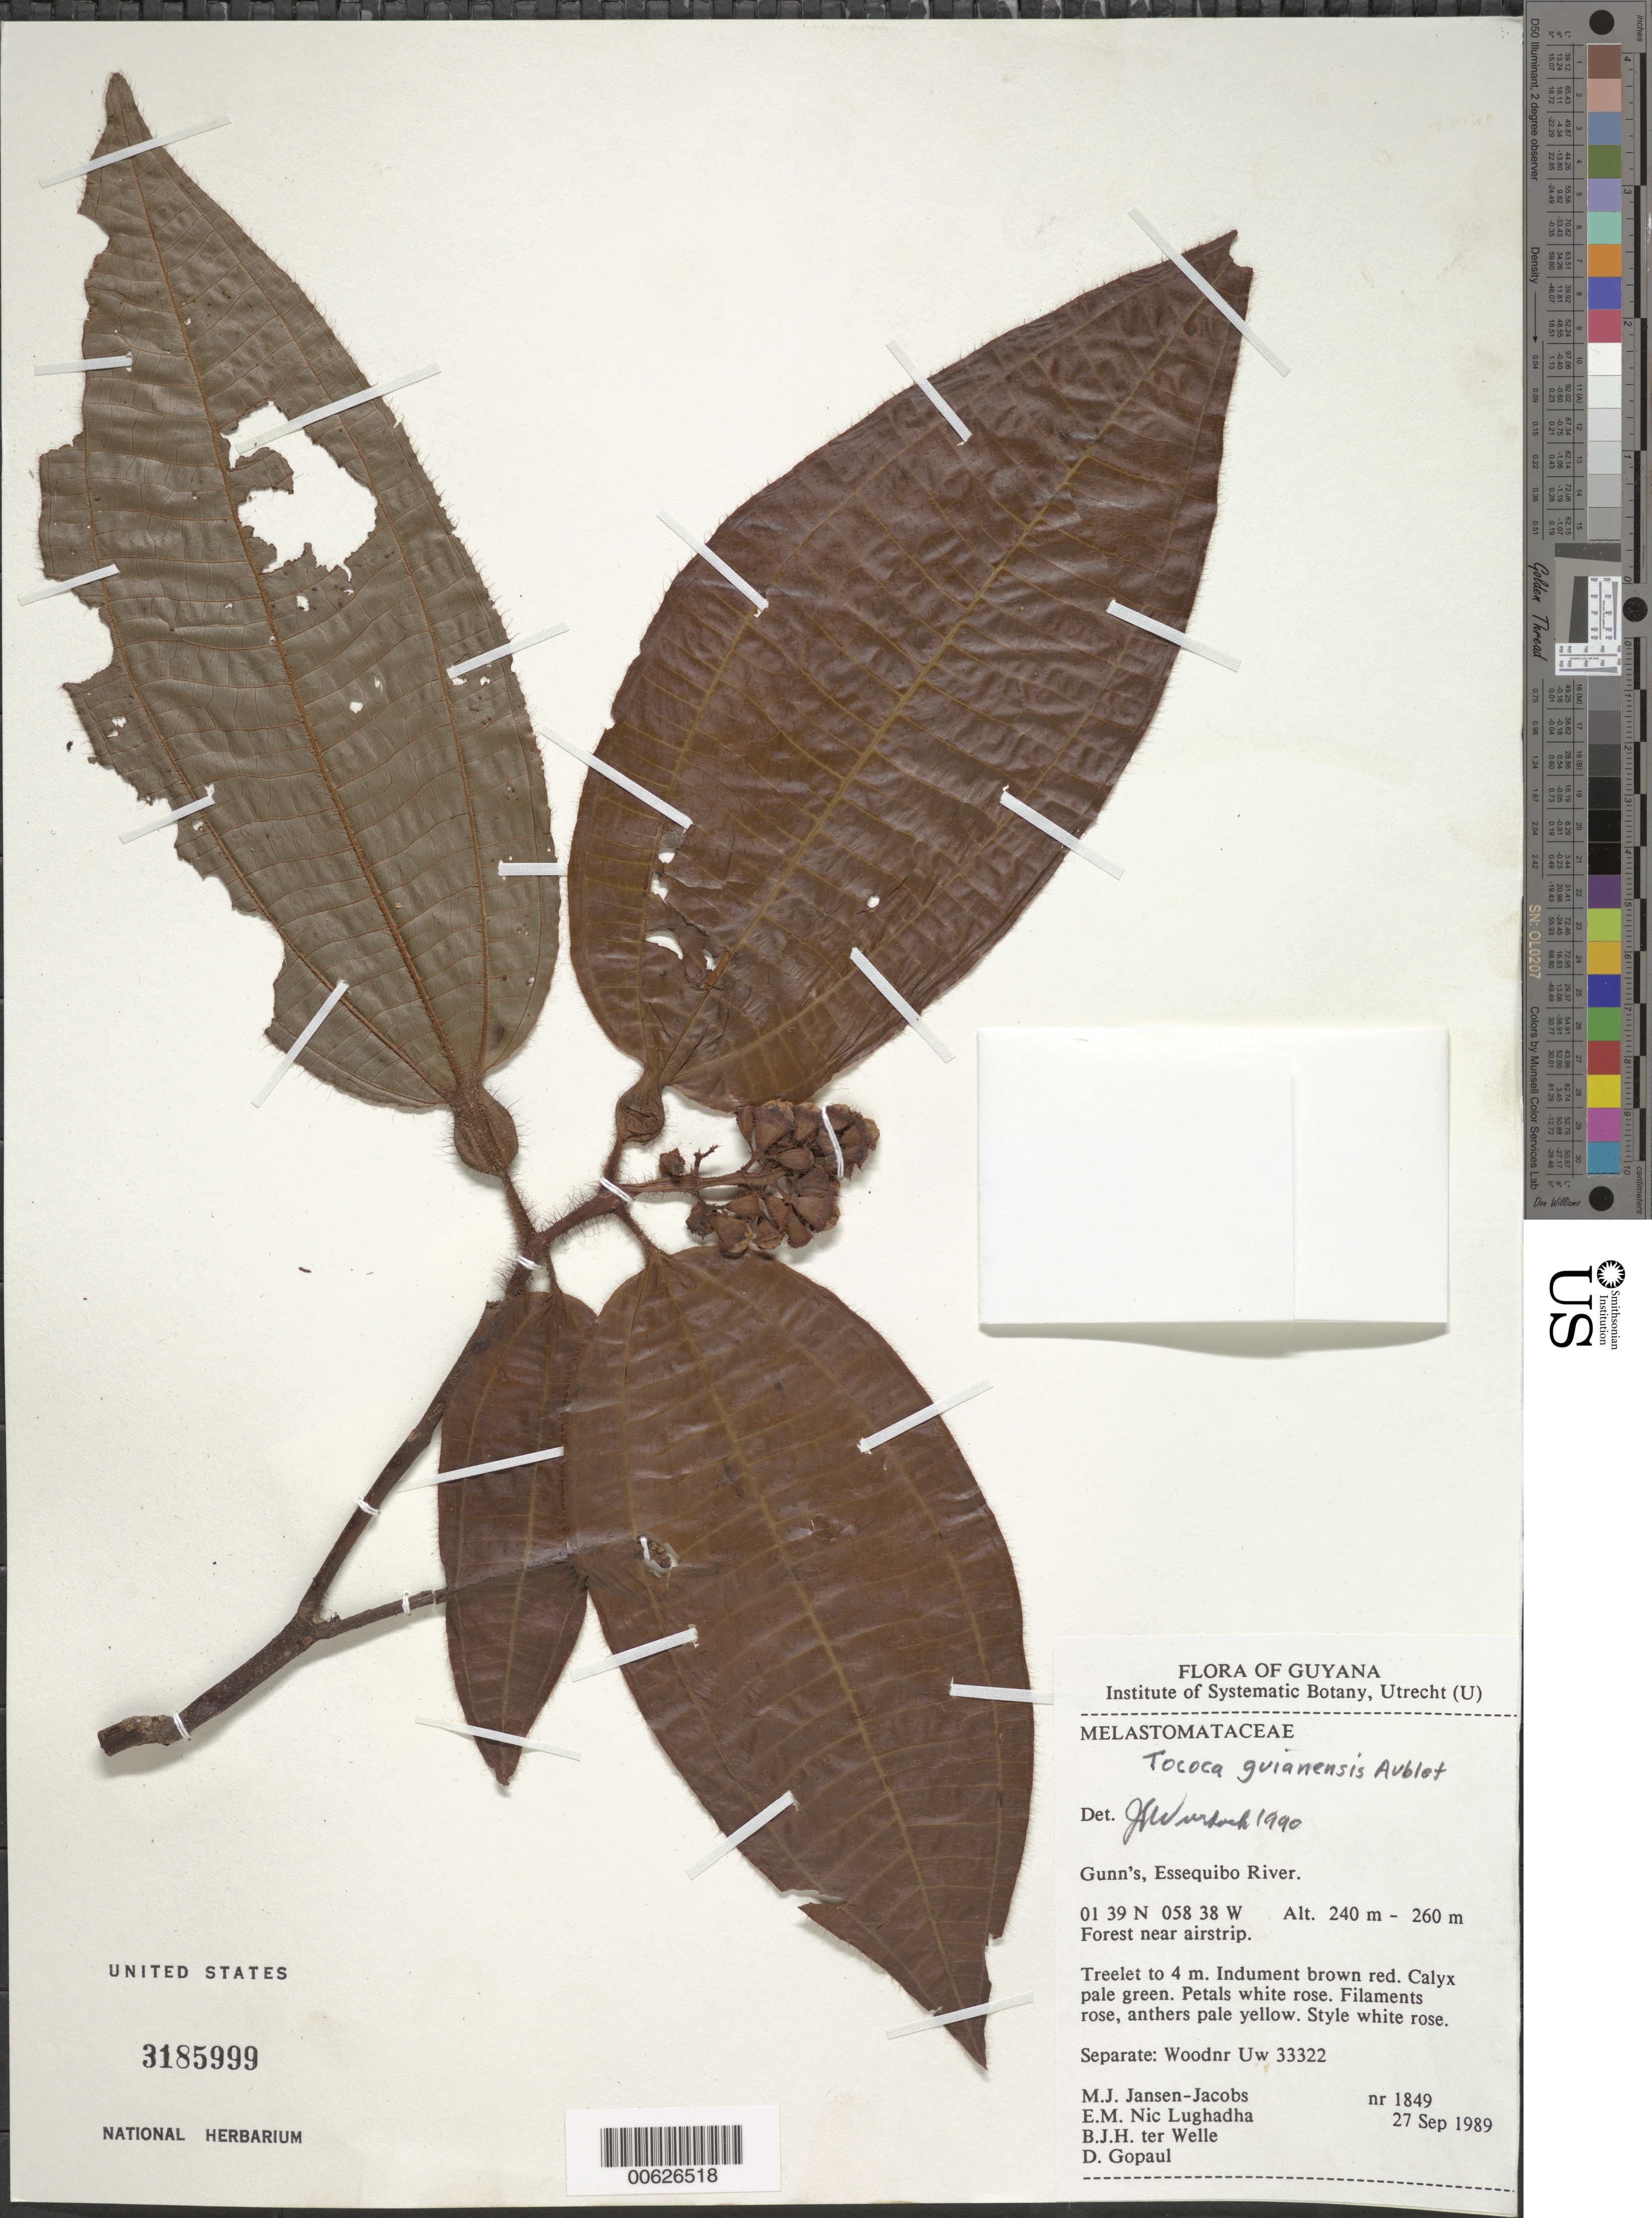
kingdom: Plantae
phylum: Tracheophyta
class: Magnoliopsida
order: Myrtales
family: Melastomataceae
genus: Tococa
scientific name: Tococa guianensis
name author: Aubl.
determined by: Wurdack, John J., (US), US (UNITED STATES)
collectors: M. J. Jansen-Jacobs, E. Nic Lughadha, B. Welle & D. Gopaul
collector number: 1849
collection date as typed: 27-Sep-89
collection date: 1989-09-27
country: Guyana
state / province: U. Takutu-U. Essequibo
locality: Gunn's, Essequibo River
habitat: Forest near airstrip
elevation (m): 240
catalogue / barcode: US 3185999